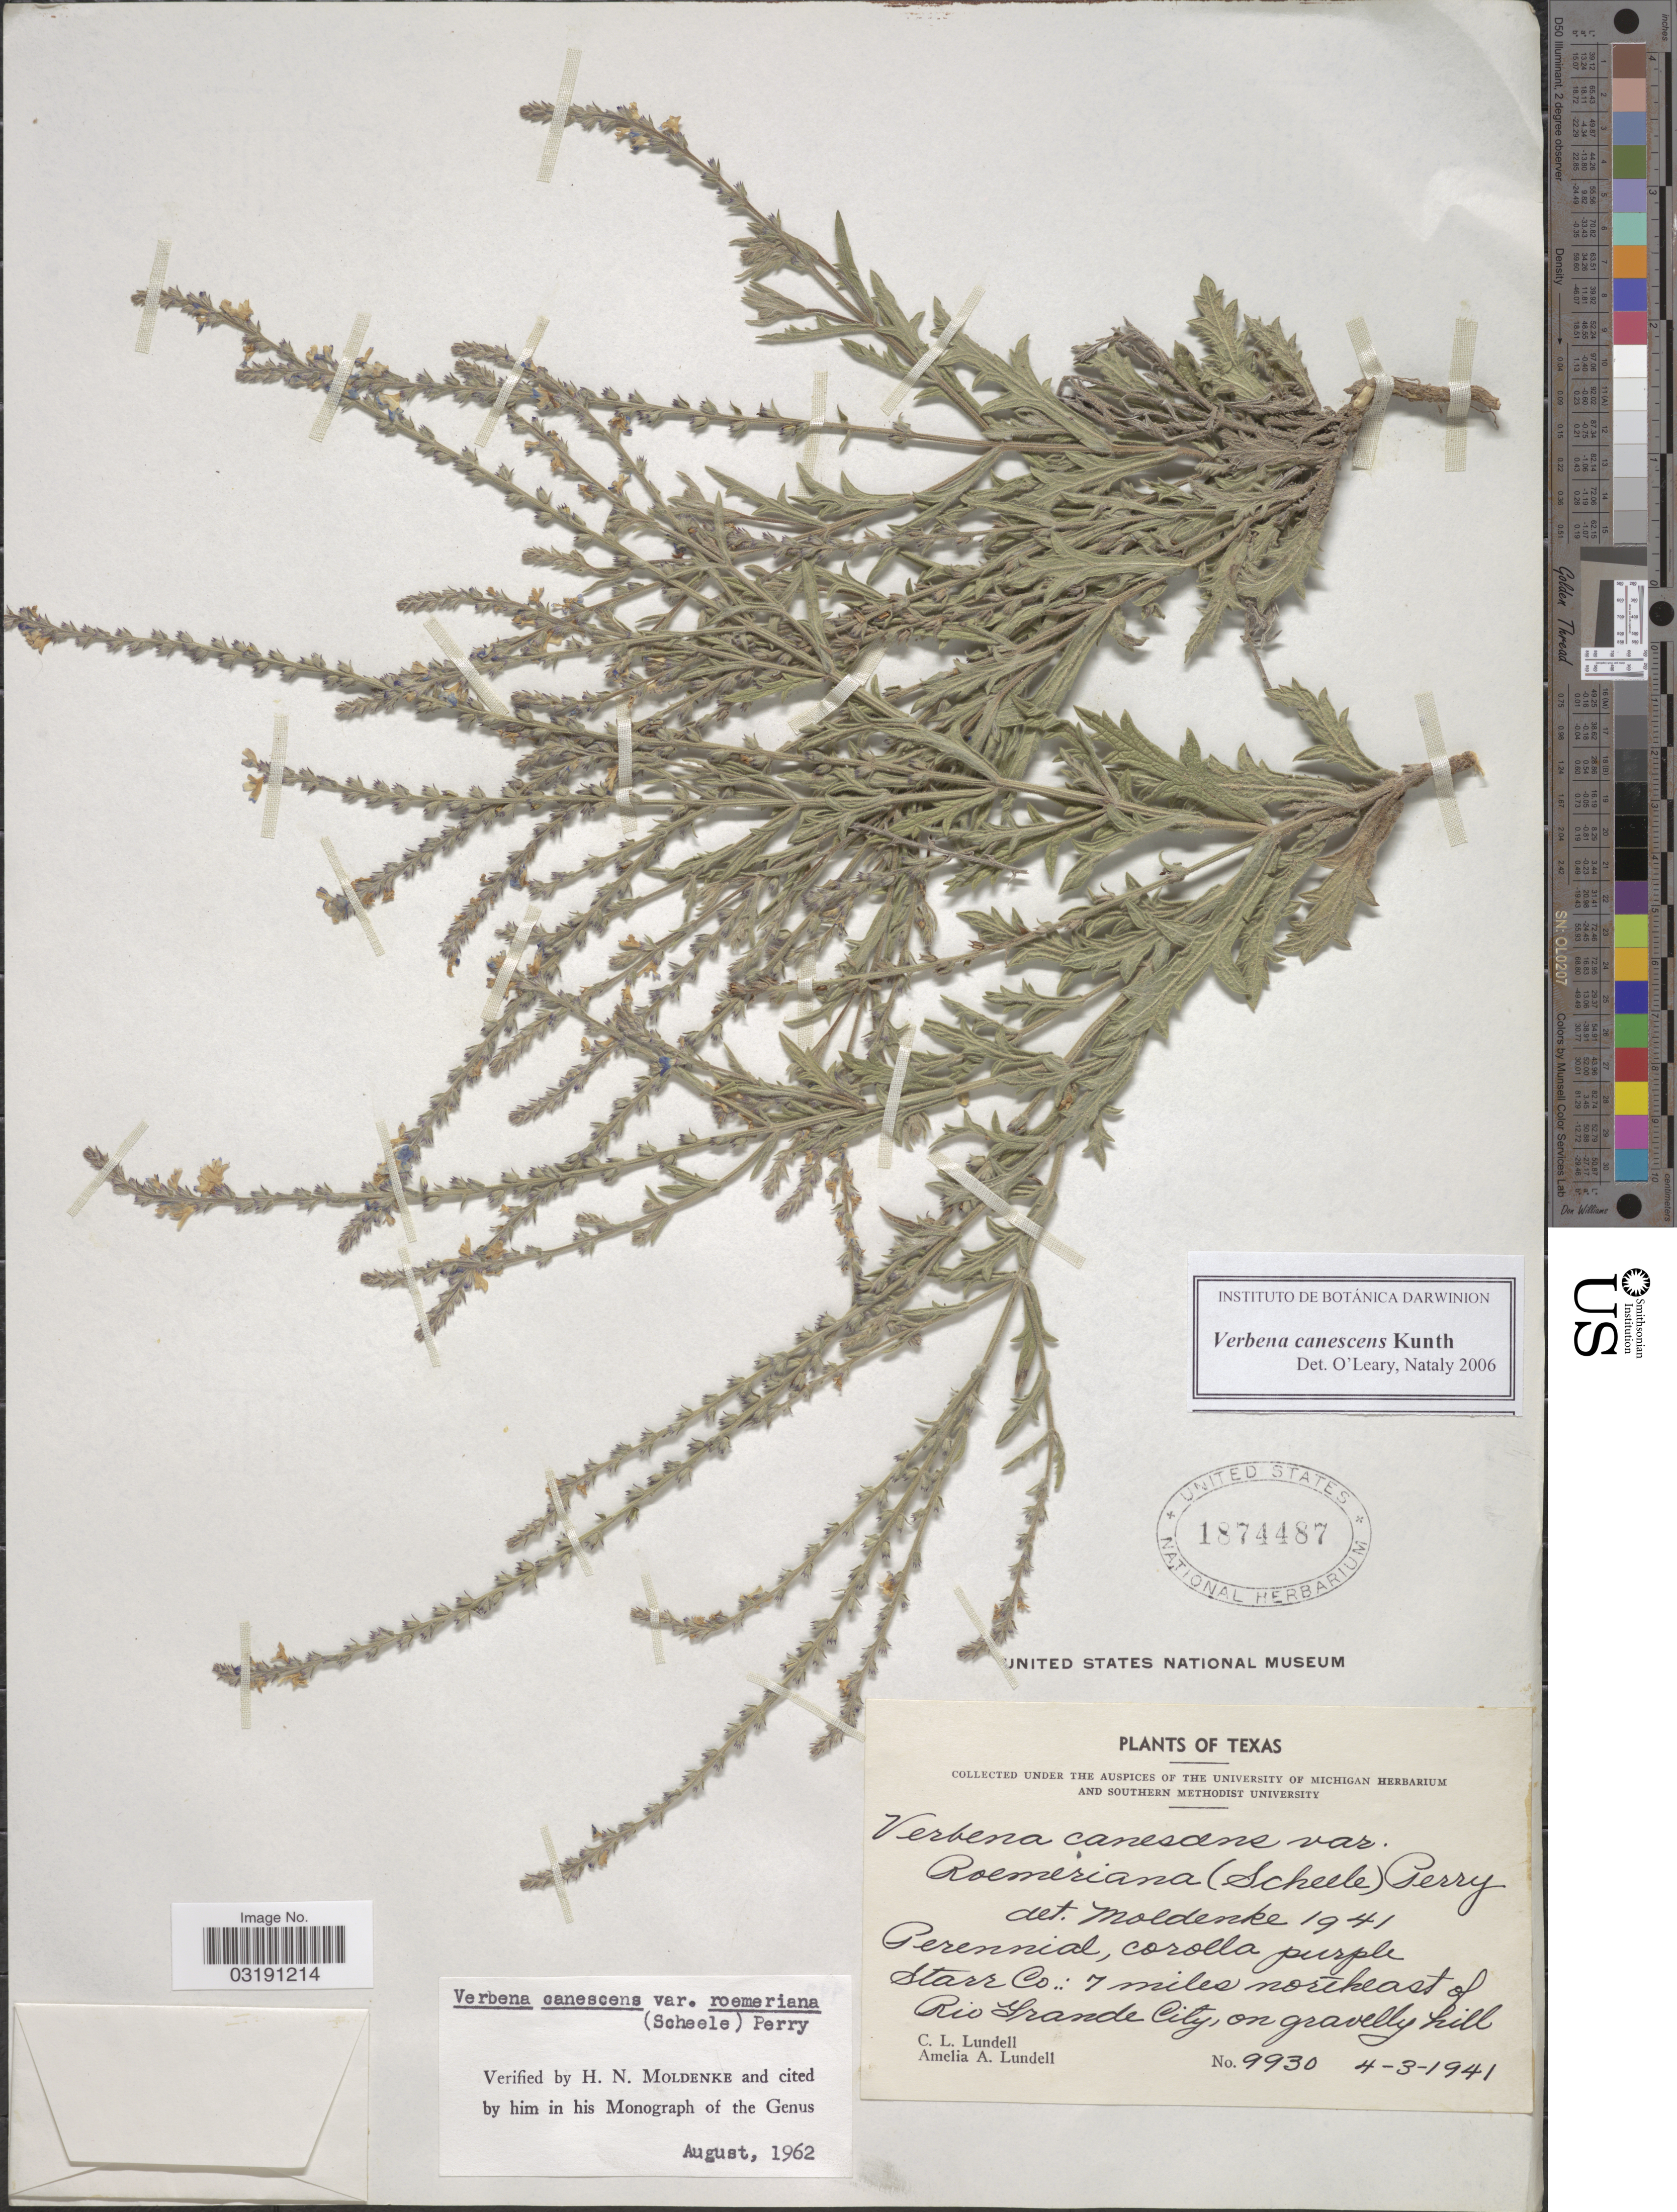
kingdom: Plantae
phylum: Tracheophyta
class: Magnoliopsida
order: Lamiales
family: Verbenaceae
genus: Verbena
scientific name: Verbena canescens var. roemeriana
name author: (Scheele) L.M. Perry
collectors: C. L. Lundell & A. A. Lundell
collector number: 9930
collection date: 1941-04-03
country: United States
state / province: Texas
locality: Starr Co.: 7 miles northeast of Rio Grande City.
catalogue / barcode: US 1874487